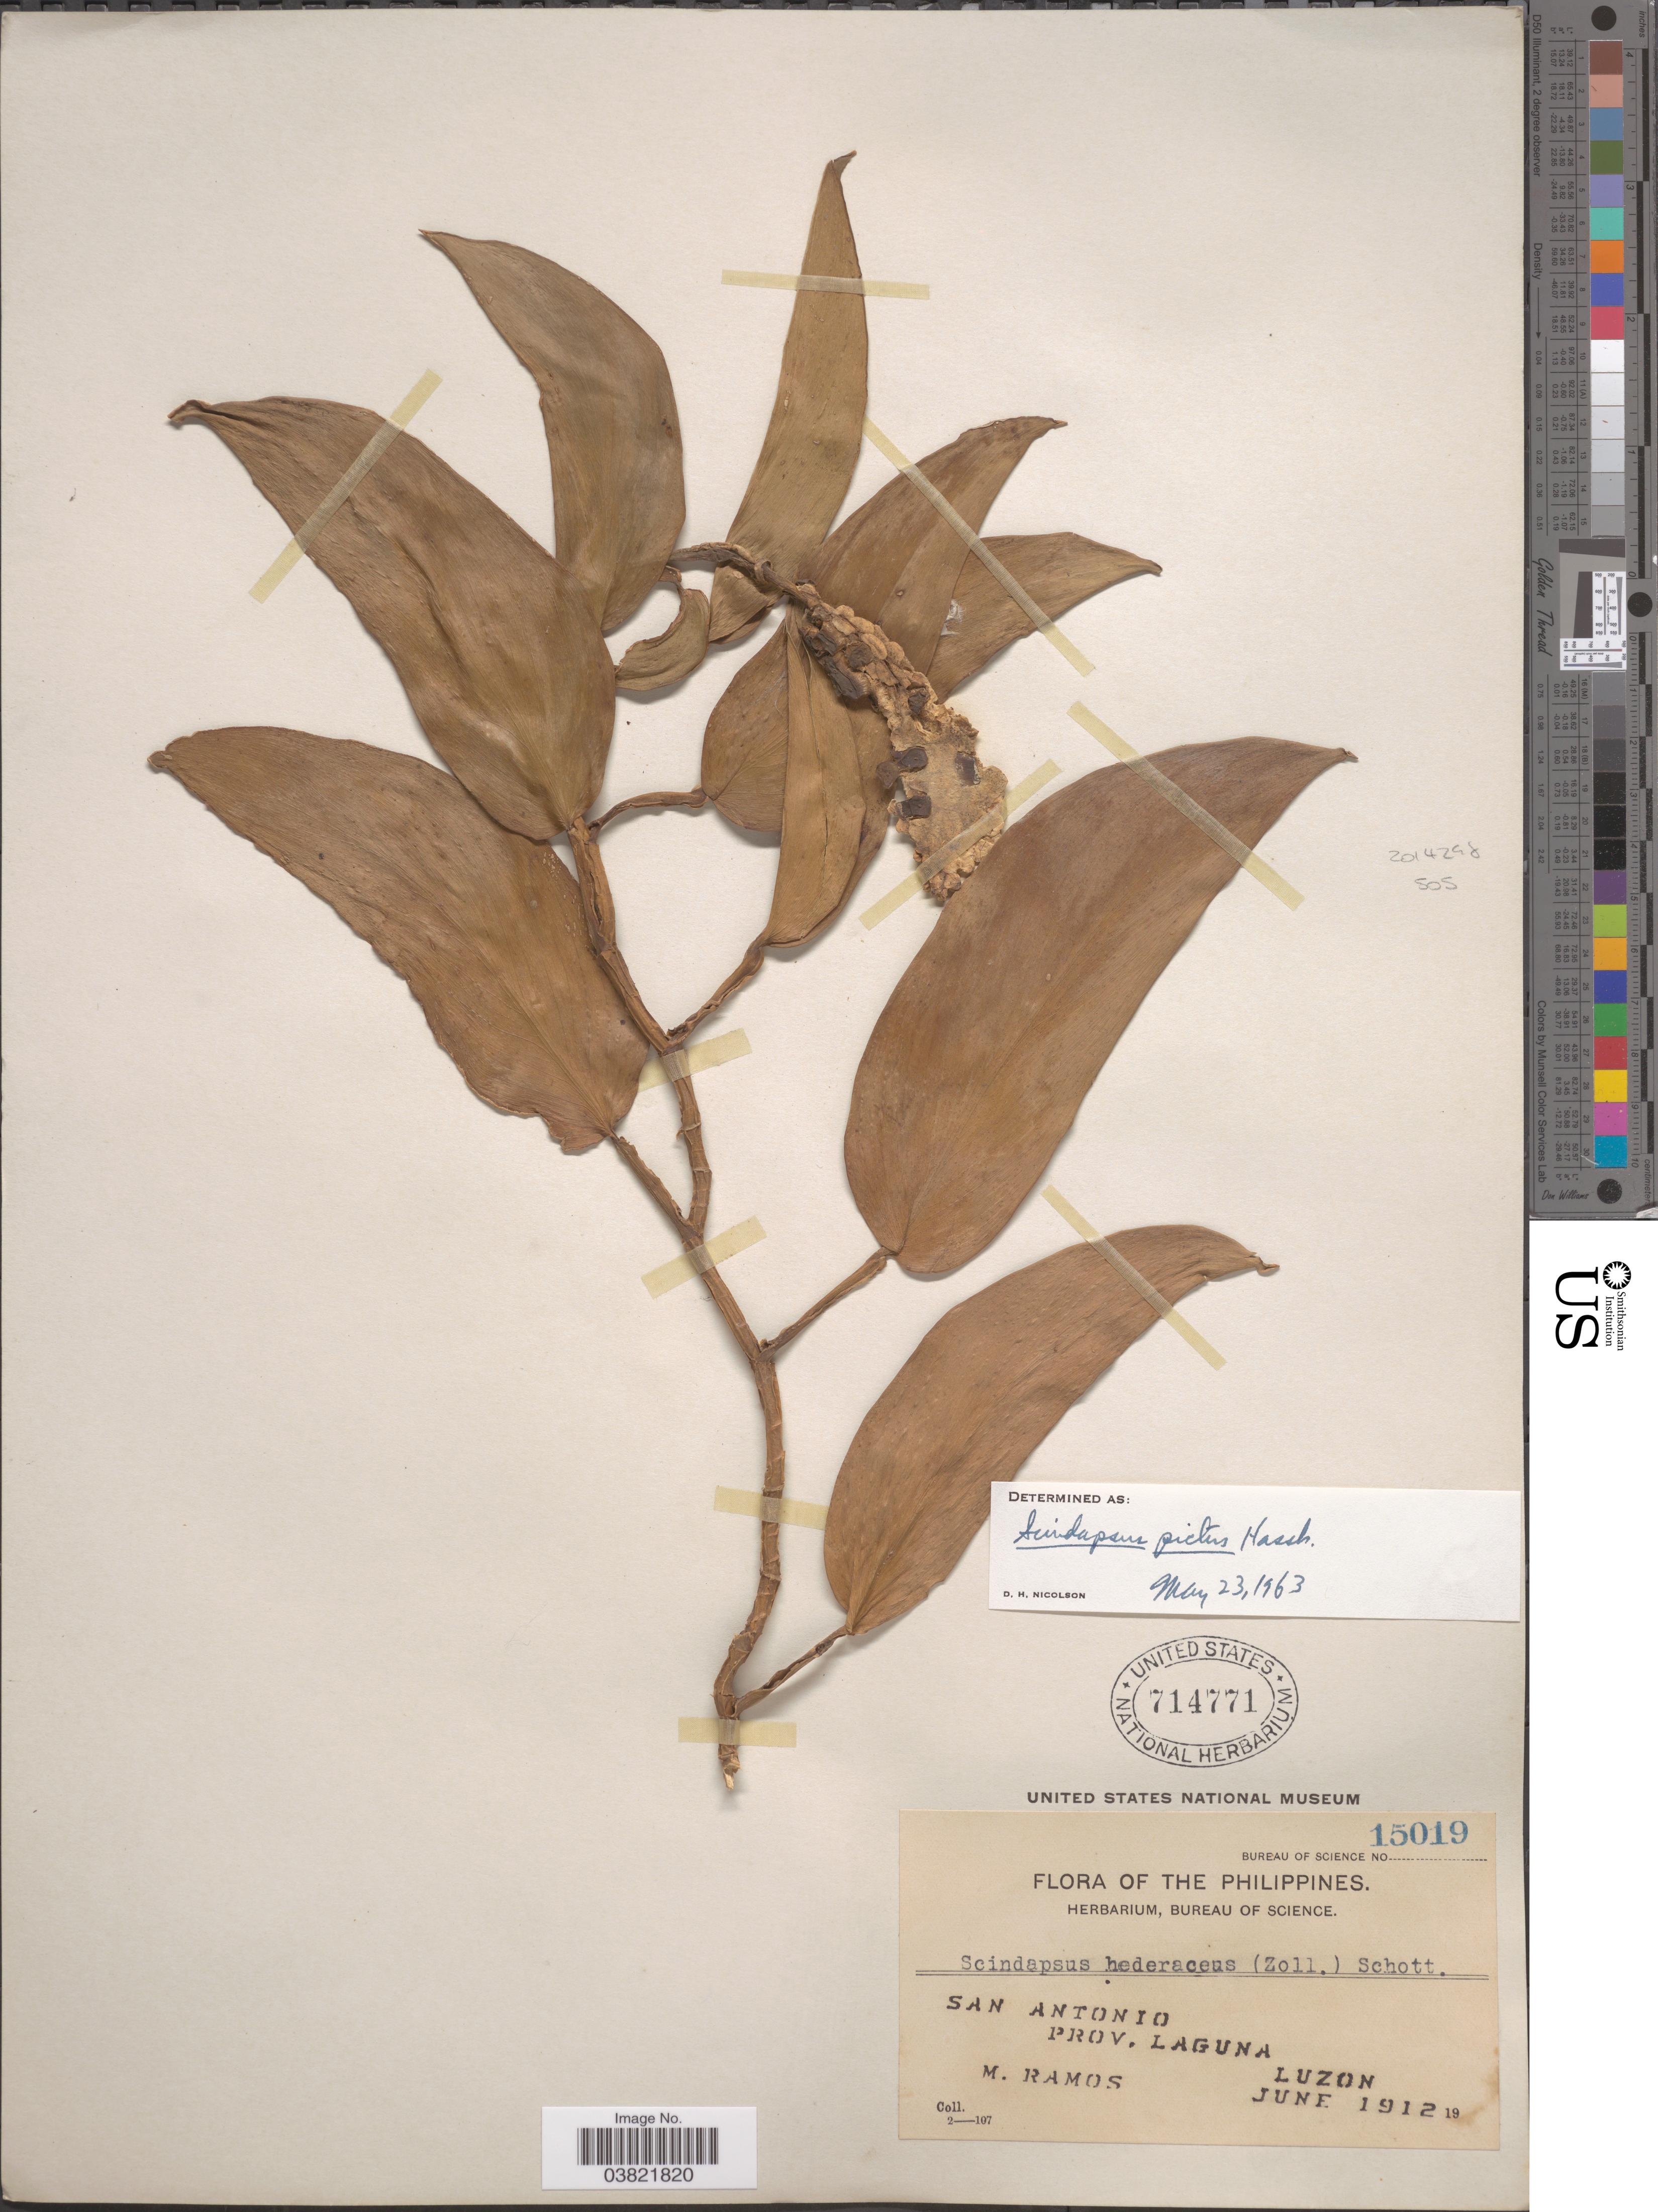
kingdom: Plantae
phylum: Tracheophyta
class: Liliopsida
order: Alismatales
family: Araceae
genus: Scindapsus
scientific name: Scindapsus pictus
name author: Hassk.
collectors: M. Ramos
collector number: Bureau of Science 15019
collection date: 1912-06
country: Philippines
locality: San Antonio, Prov. Laguna, Luzon.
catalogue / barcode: US 714771